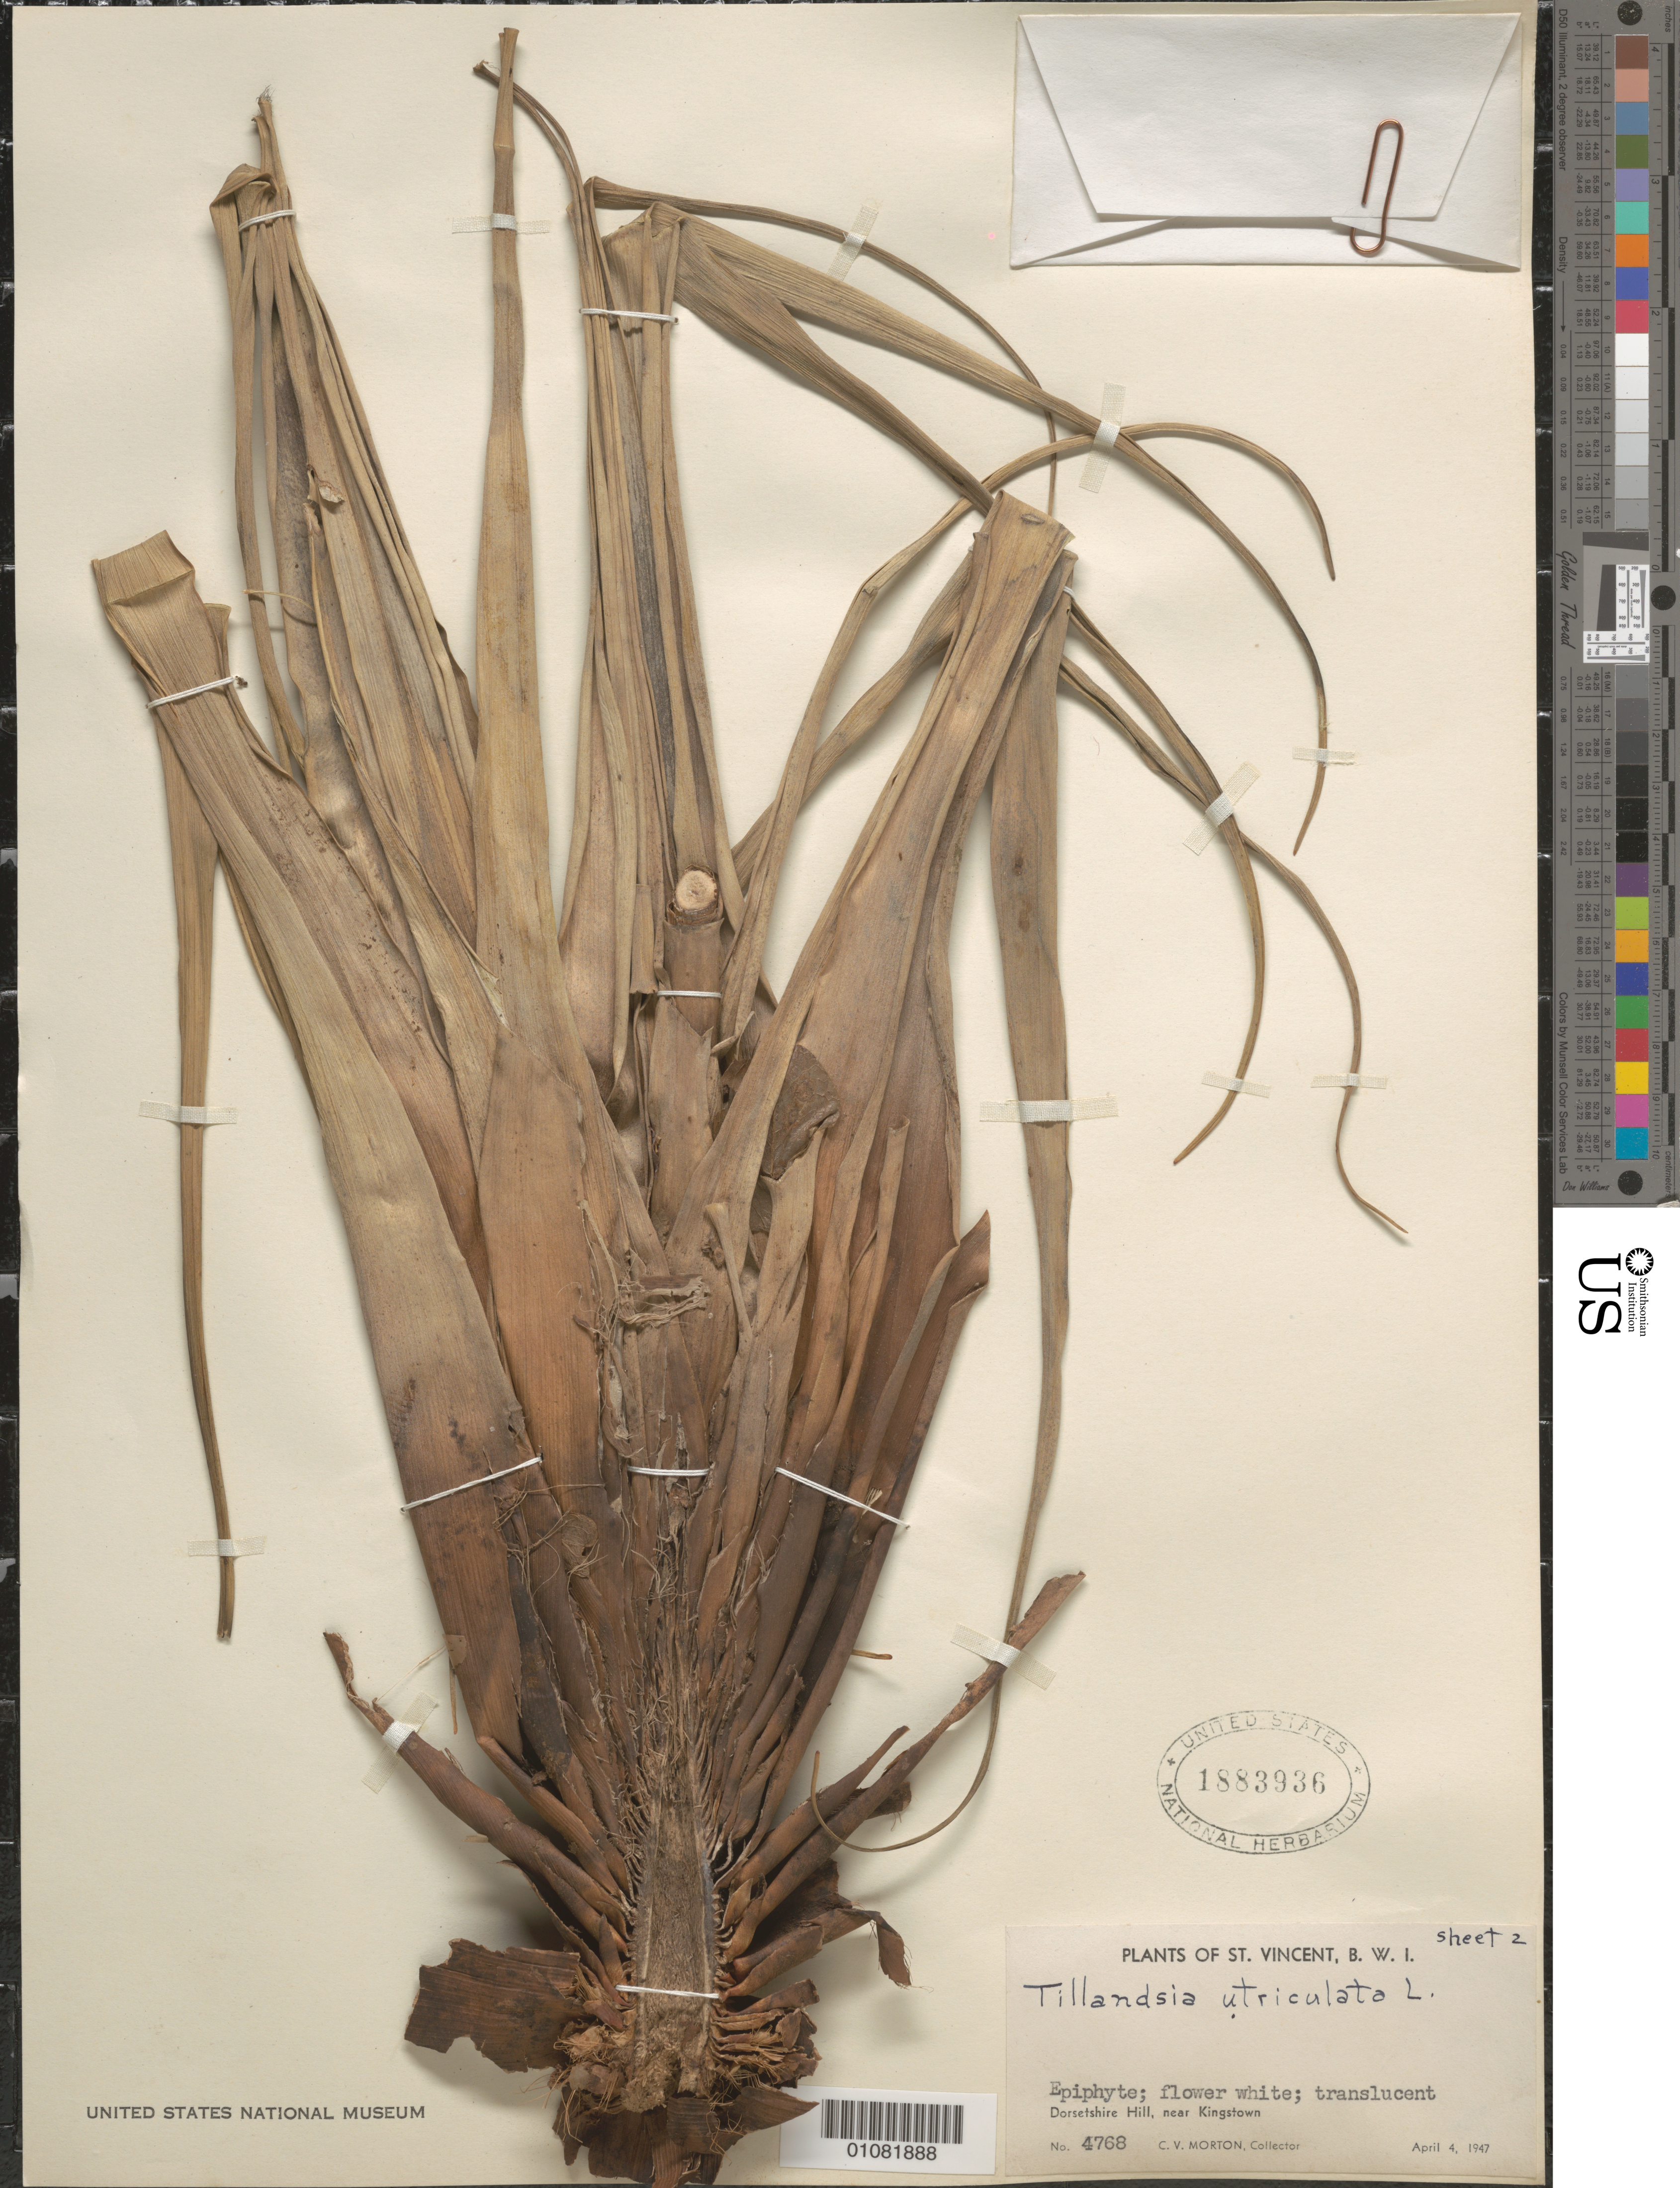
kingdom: Plantae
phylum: Tracheophyta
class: Liliopsida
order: Poales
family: Bromeliaceae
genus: Tillandsia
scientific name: Tillandsia utriculata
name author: L.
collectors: C. V. Morton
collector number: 4768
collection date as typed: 04 Apr 1947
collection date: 1947-04-04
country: St. Vincent - Grenadines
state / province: Saint George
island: St. Vincent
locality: Dorsetshire Hill, near Kingstown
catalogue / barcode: US 1883936